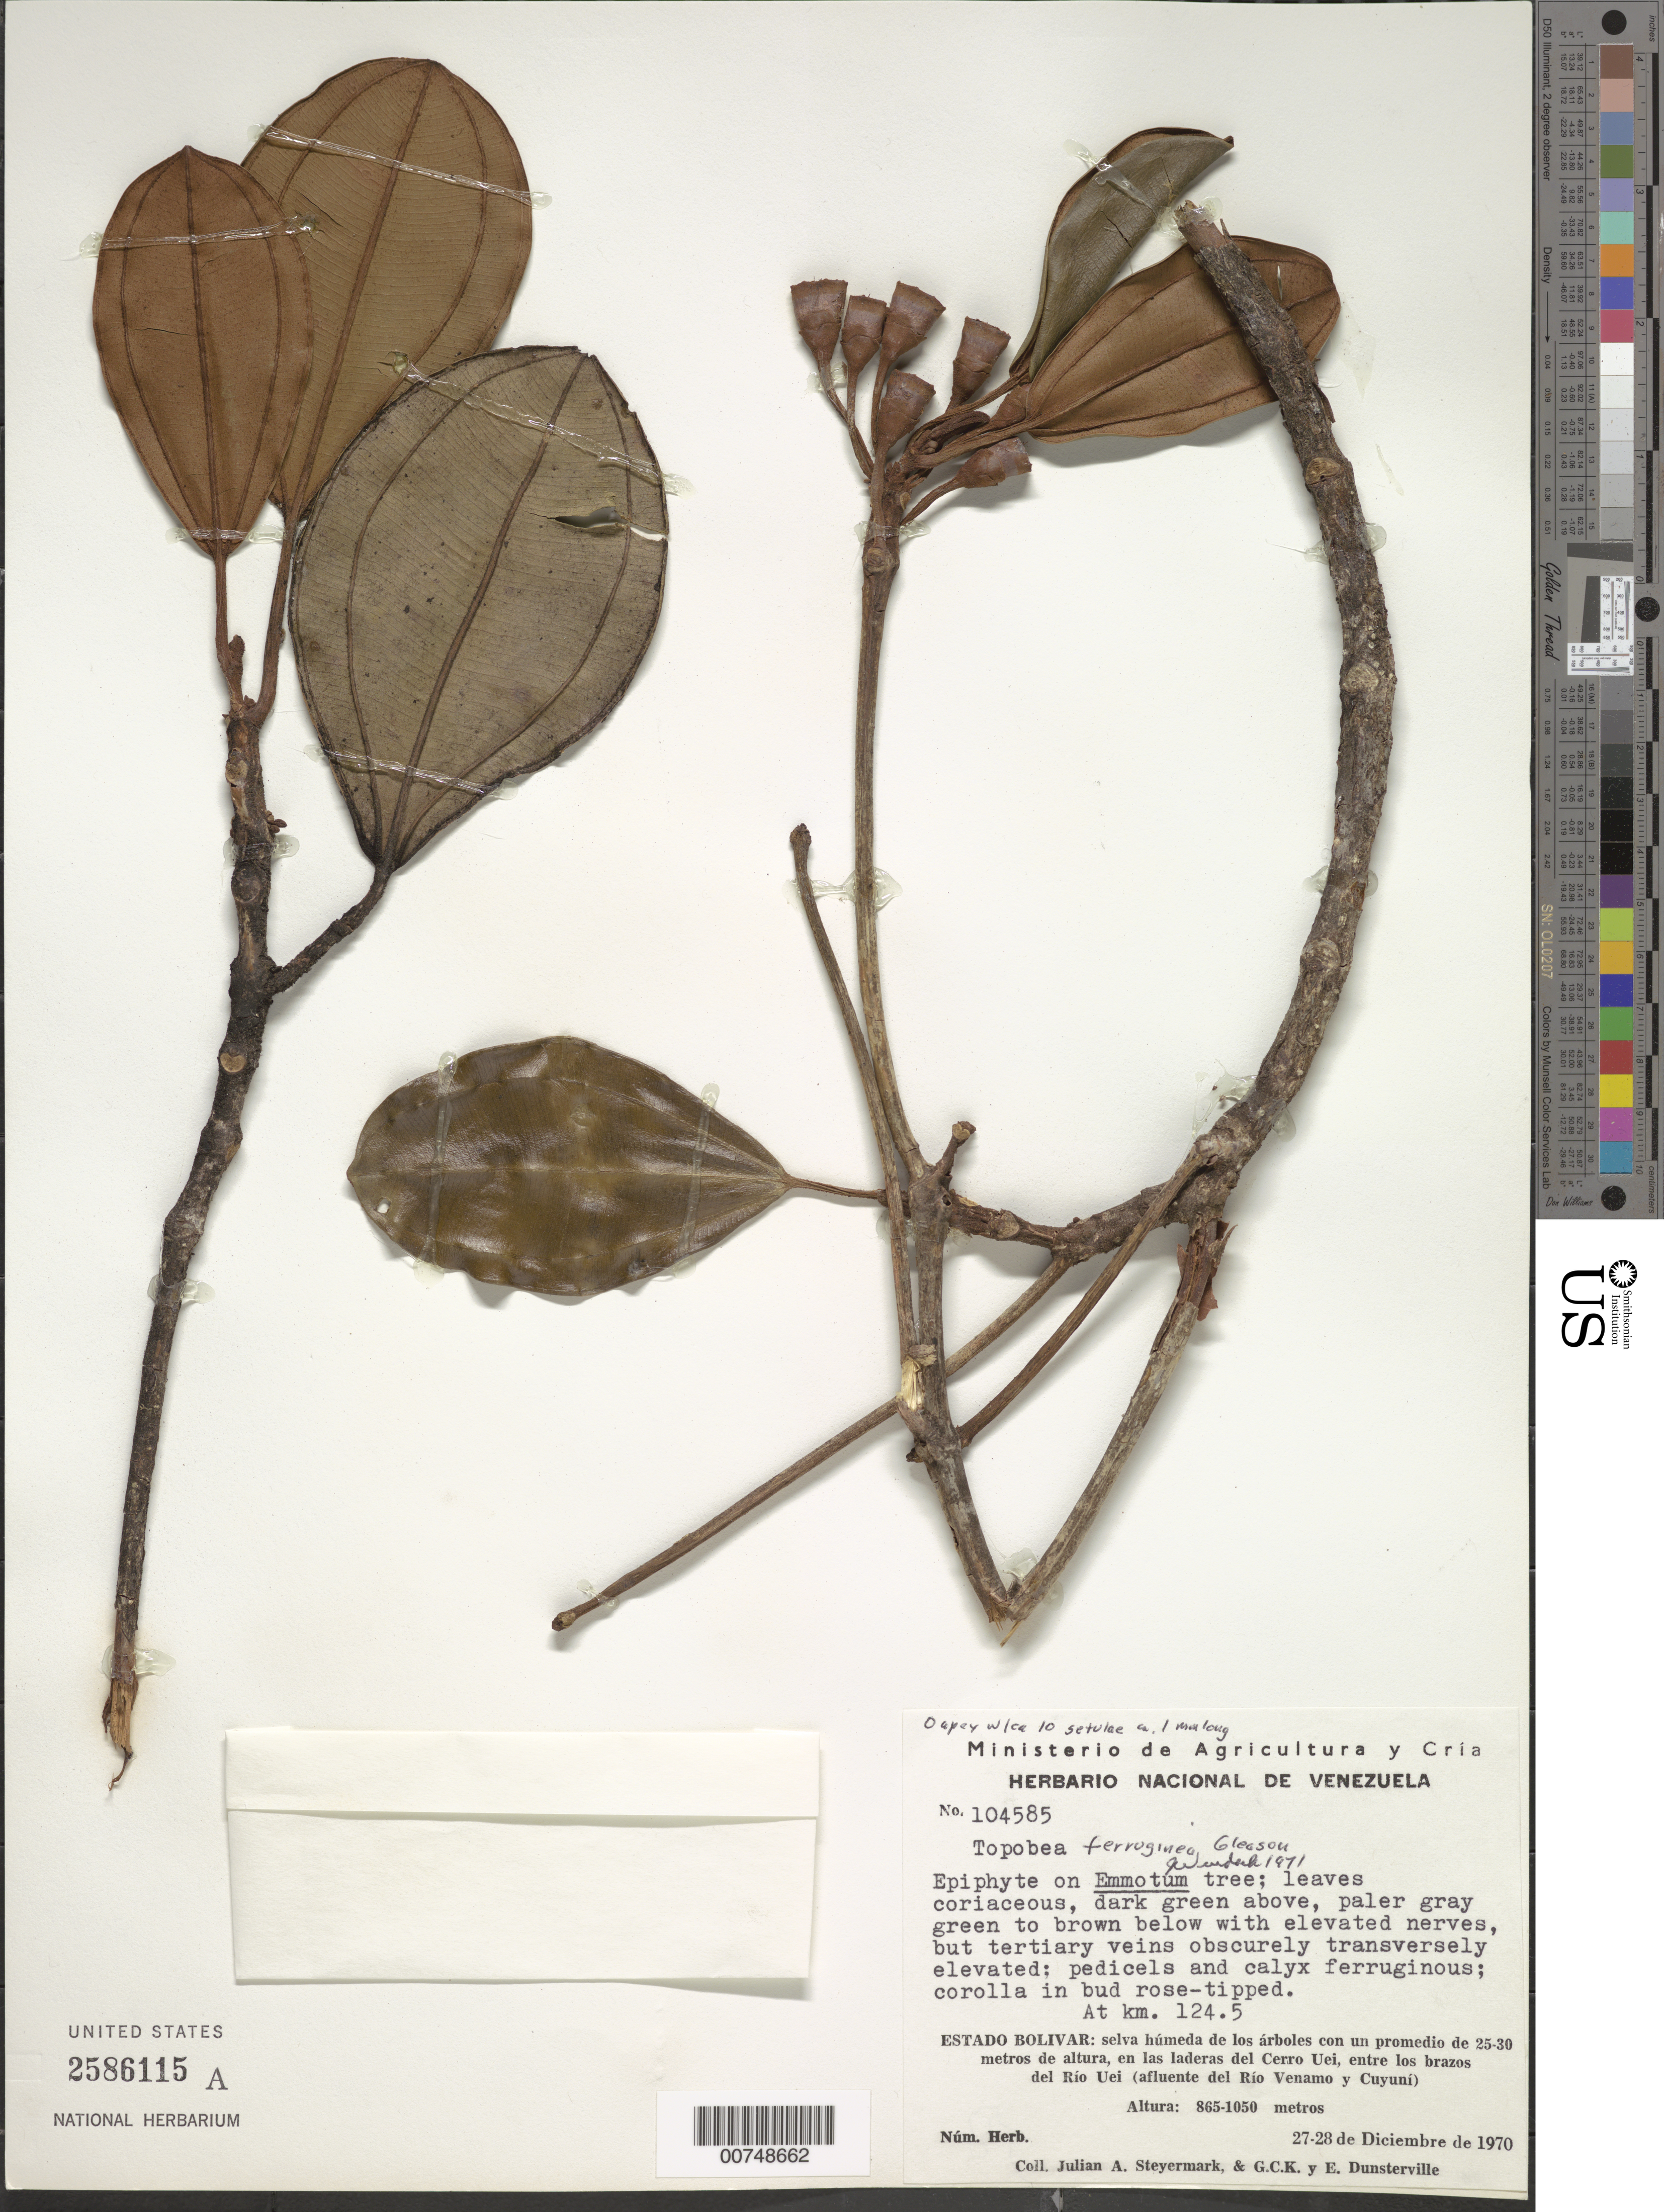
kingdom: Plantae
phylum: Tracheophyta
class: Magnoliopsida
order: Myrtales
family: Melastomataceae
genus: Topobea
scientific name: Topobea ferruginea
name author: Gleason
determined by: Wurdack, John J., (US), US (UNITED STATES)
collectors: J. Steyermark, G. C. K. Dunsterville & E. Dunsterville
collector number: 104585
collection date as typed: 27-Dec-70 to 28-Dec-70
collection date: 1970-12-27/1970-12-28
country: Venezuela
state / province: Bolívar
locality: Cerro Uei, Río Uei (affl. del Río Venamo y Cuyuni), km 124.5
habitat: On Emmotum tree; selva húmeda de los arboles con un promedio de 25-30 metros de altura, en las laderas del cerro, entre los brazos del rio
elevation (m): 865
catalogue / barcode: US 2586115A